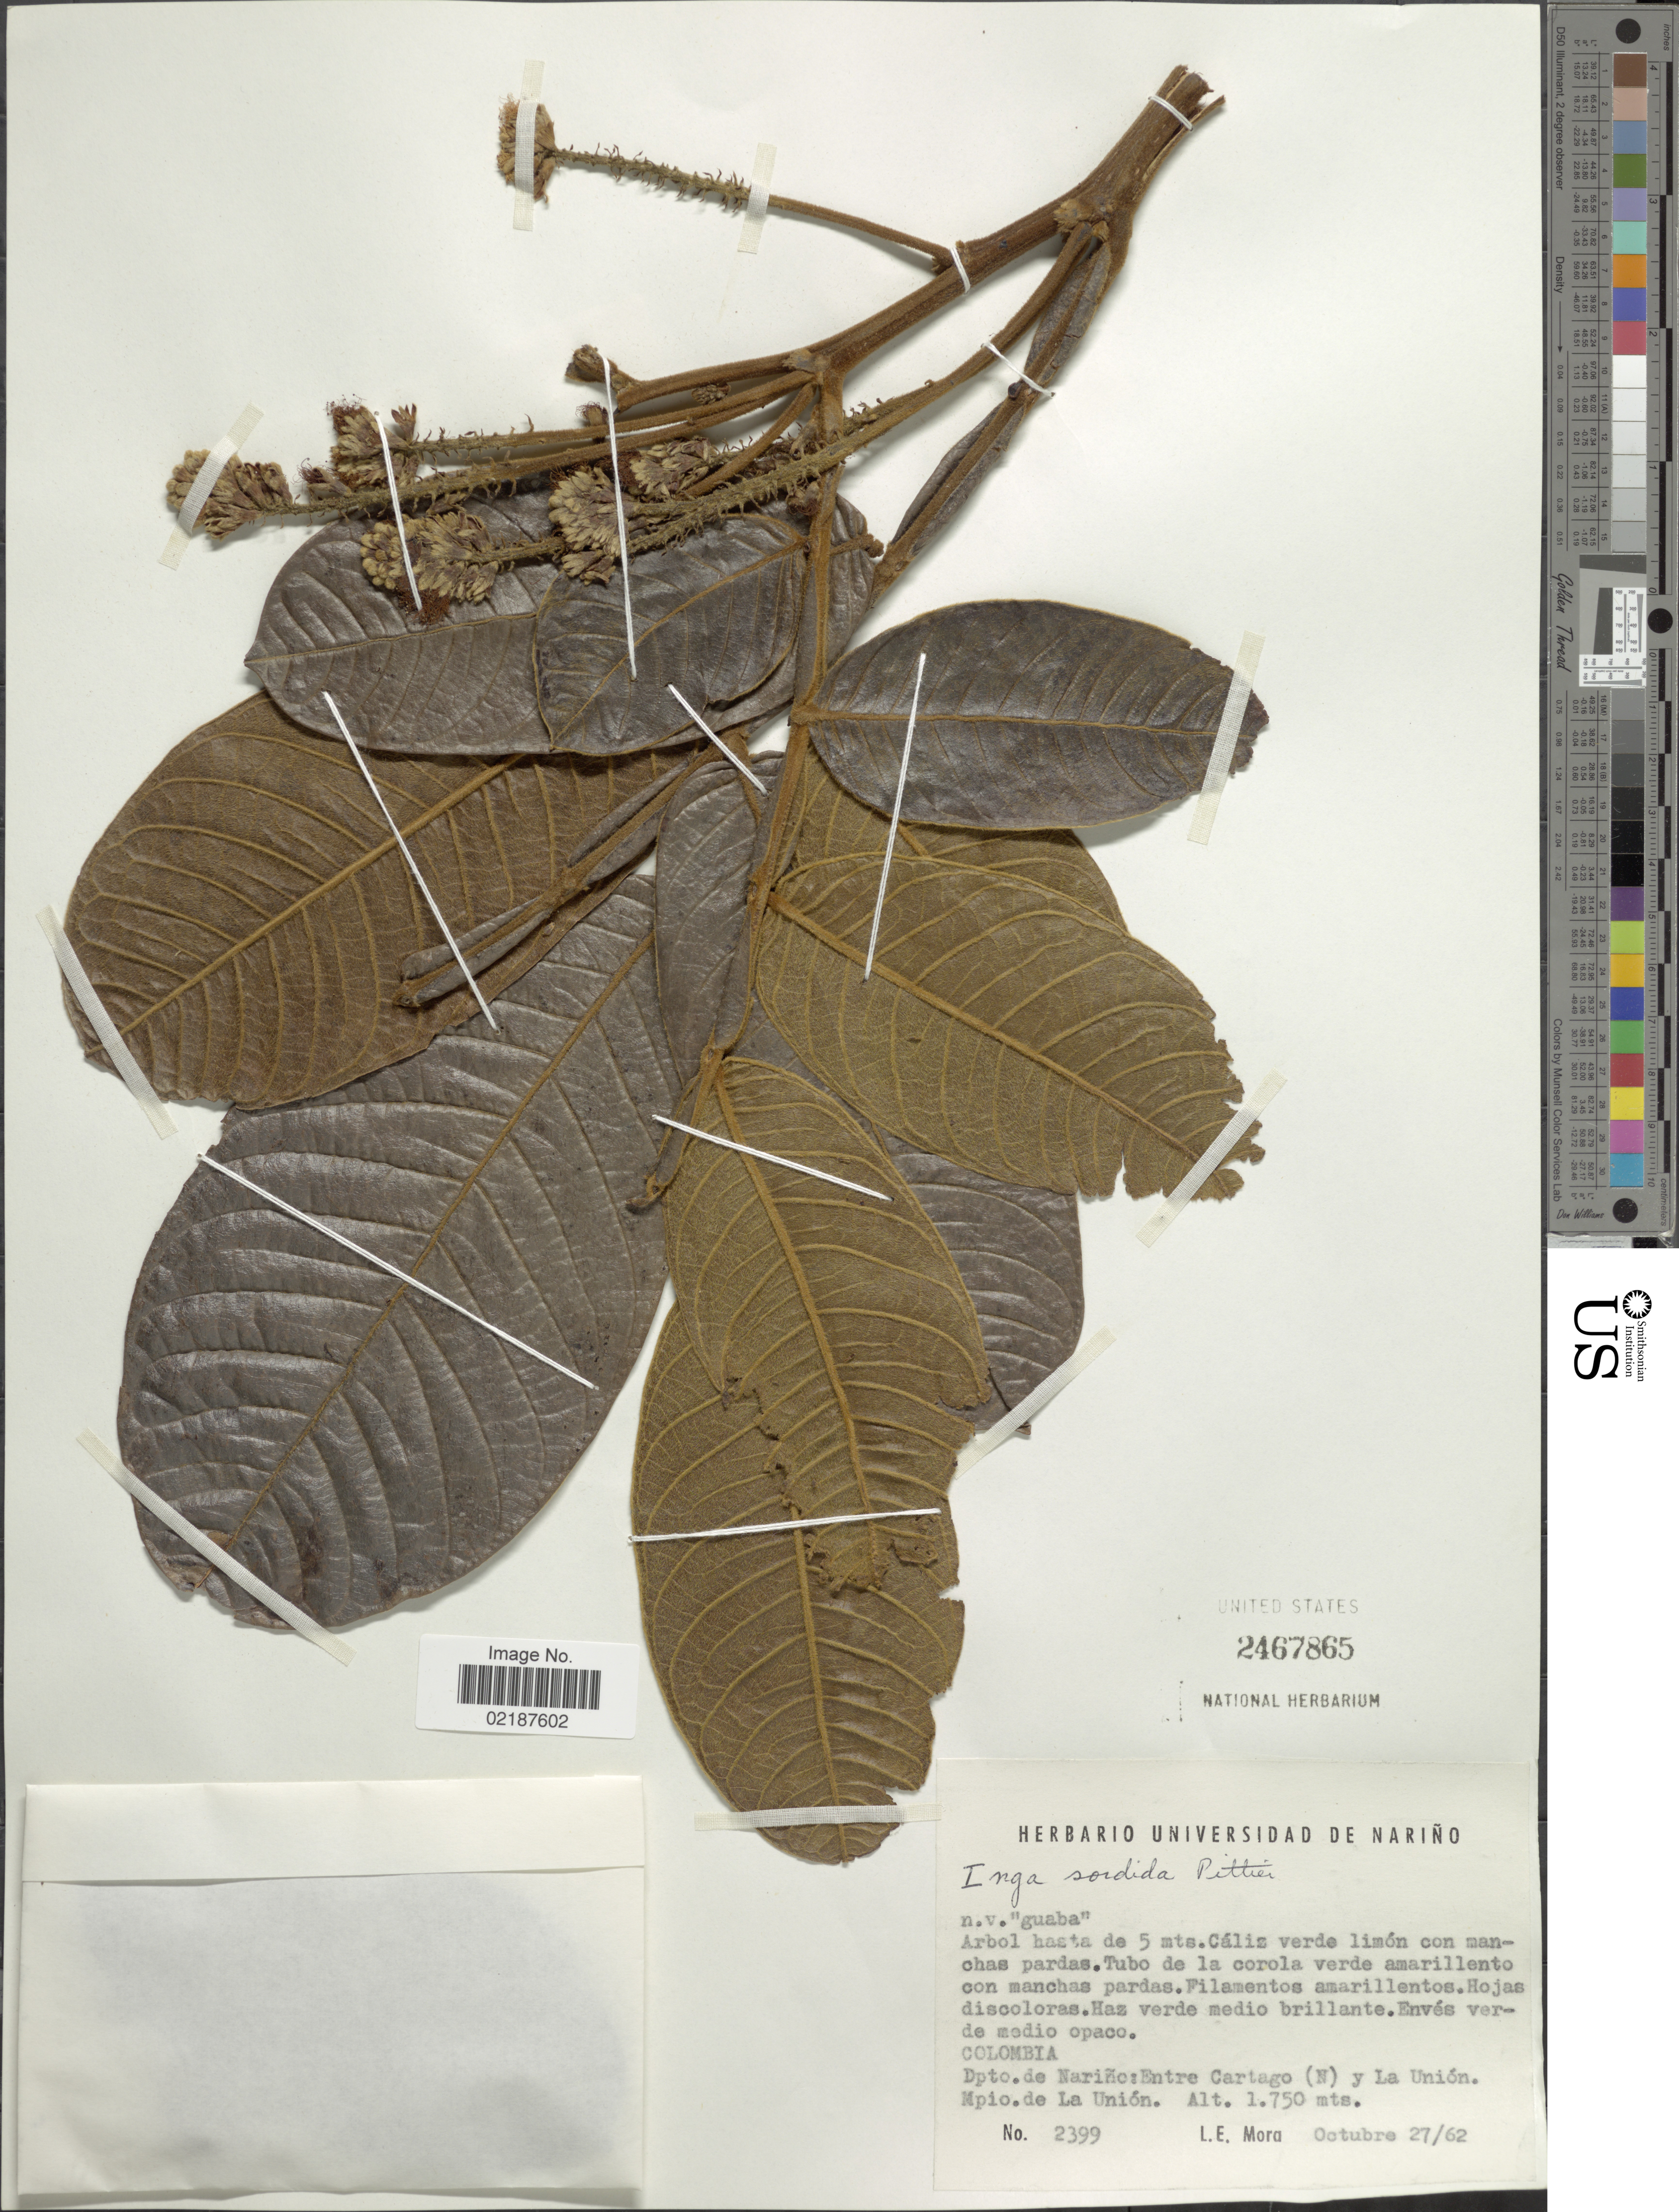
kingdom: Plantae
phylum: Tracheophyta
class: Magnoliopsida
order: Fabales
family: Fabaceae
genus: Inga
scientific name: Inga densiflora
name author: Benth.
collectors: L. Mora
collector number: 2399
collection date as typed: Transcribed d/m/y: 27/10/62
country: Colombia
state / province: Nariño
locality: Dpto. de Narino: Entre Cartago (N) y La Union. Mpio. de La Union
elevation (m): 1750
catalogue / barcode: US 2467865